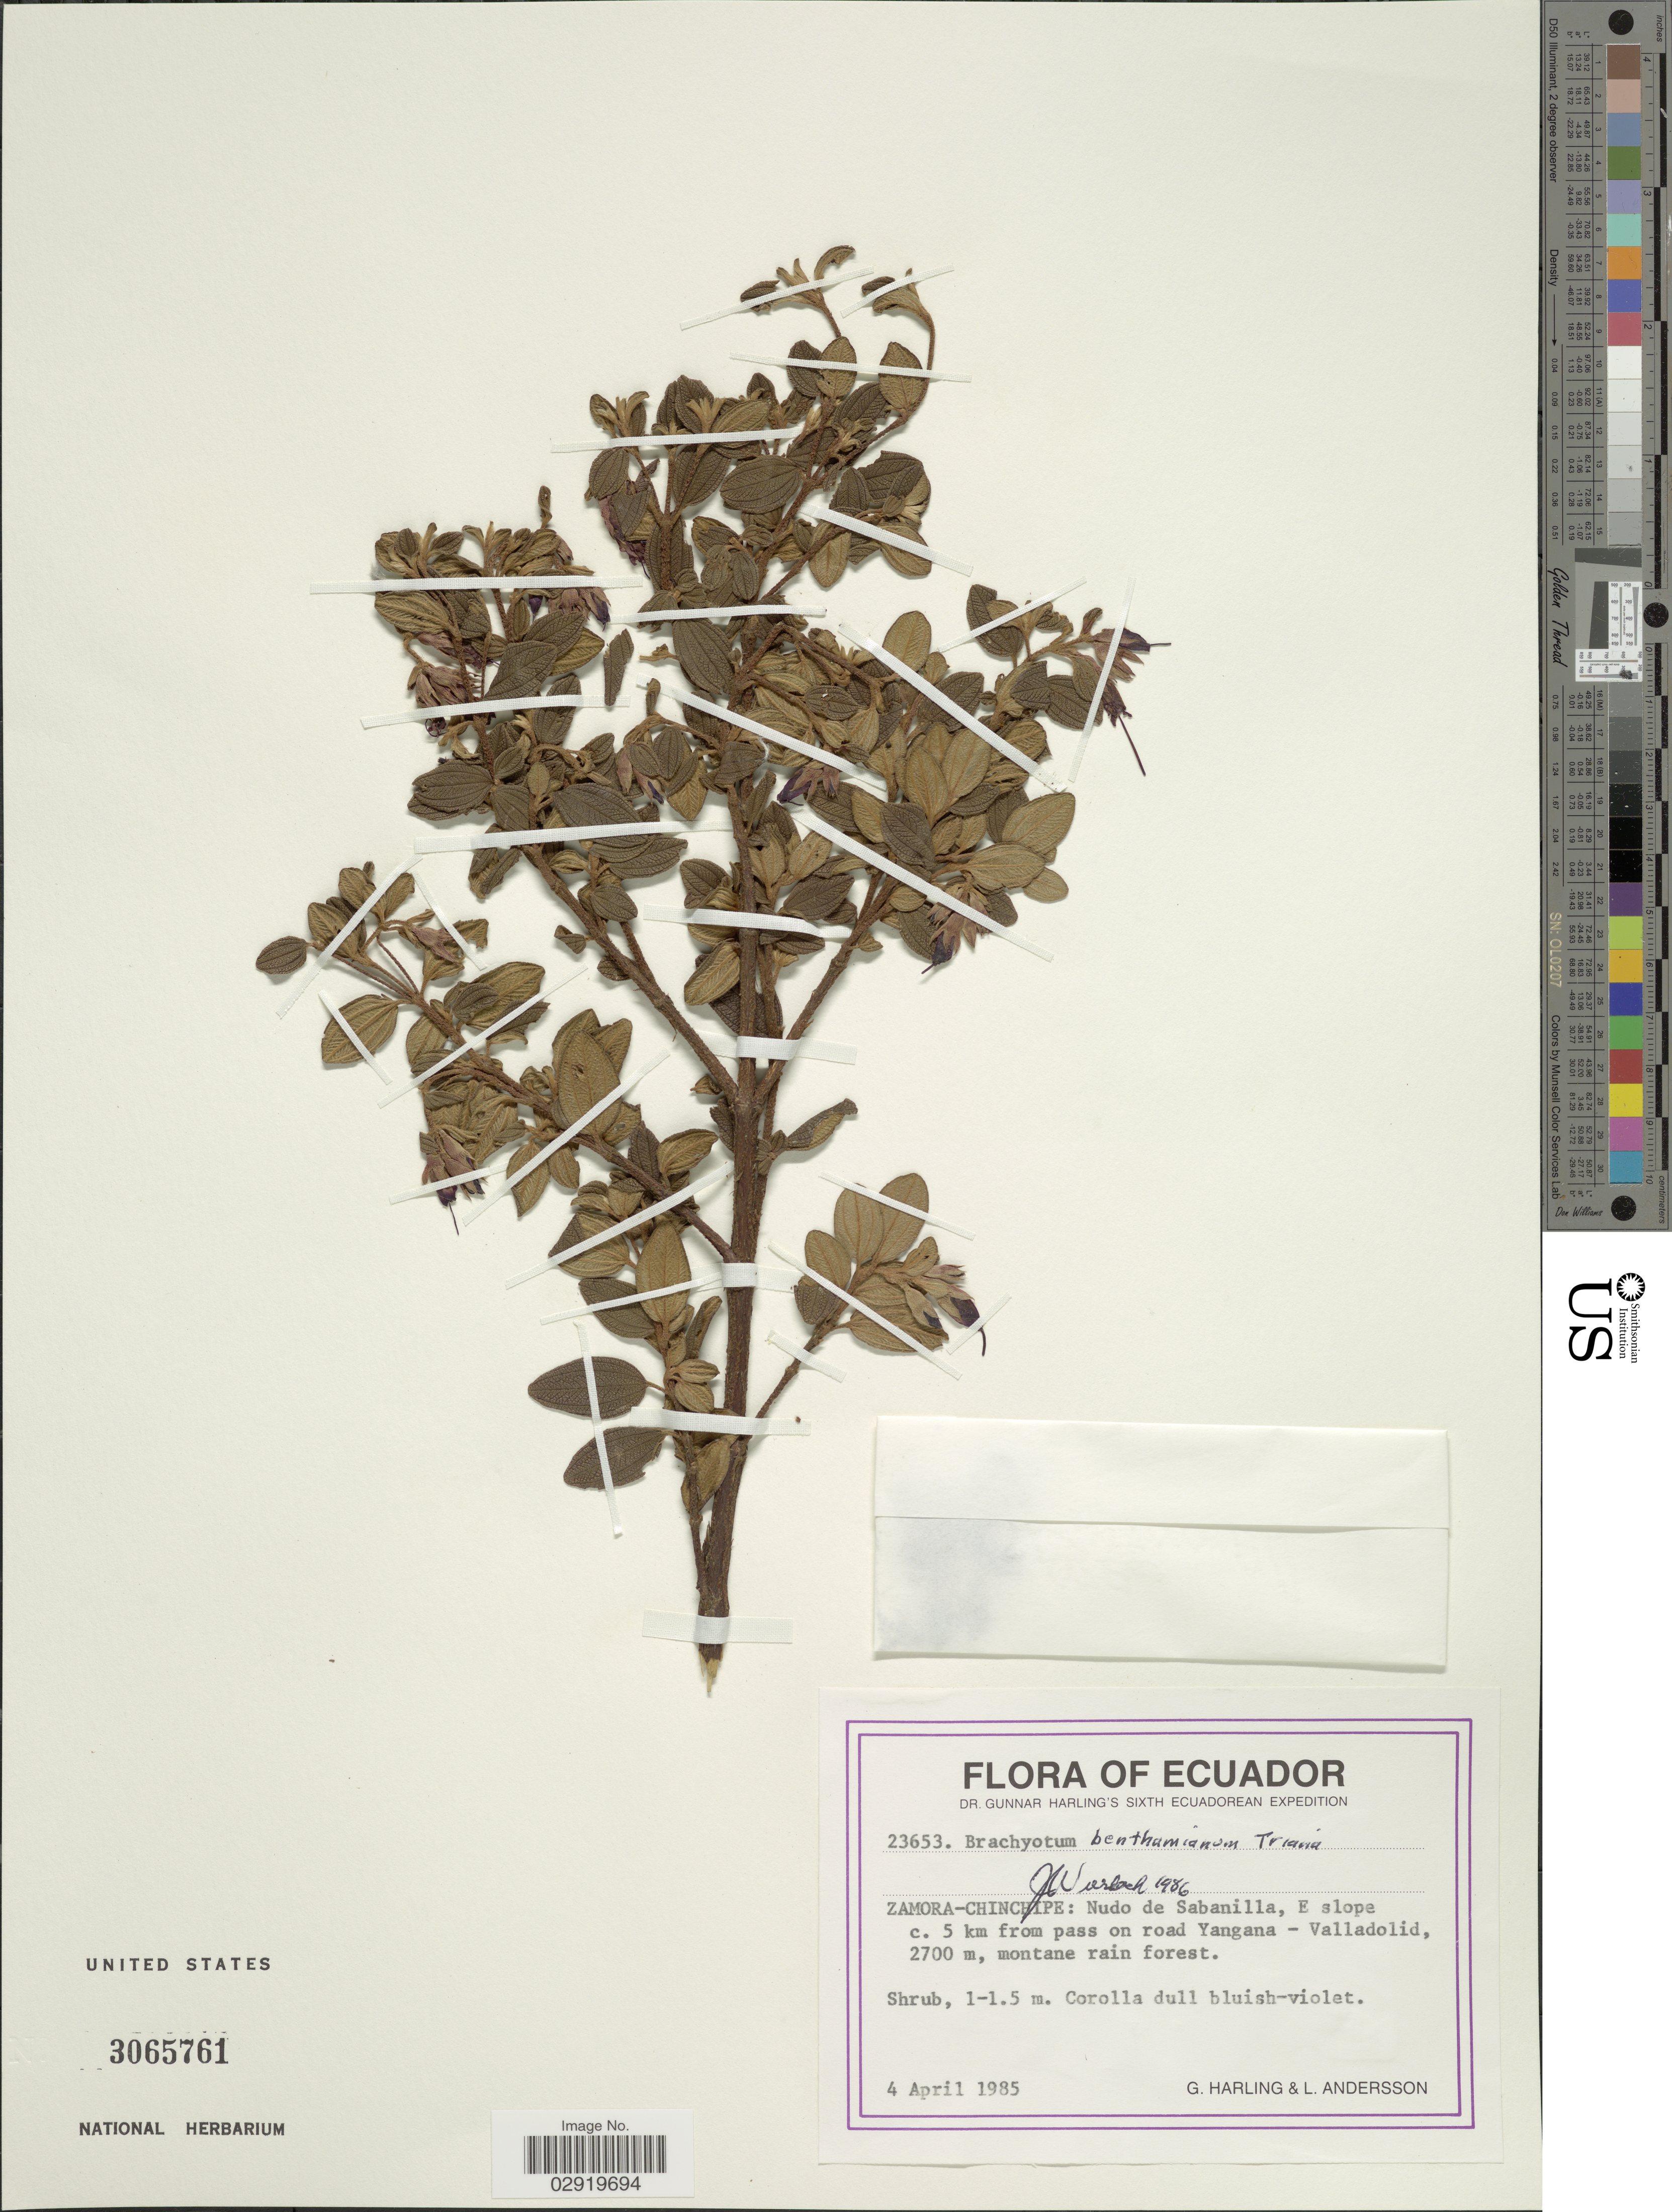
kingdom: Plantae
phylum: Tracheophyta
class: Magnoliopsida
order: Myrtales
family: Melastomataceae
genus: Brachyotum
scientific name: Brachyotum benthamianum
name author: Triana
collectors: G. Harling & L. Andersson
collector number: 23653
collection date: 1985-04-04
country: Ecuador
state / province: Zamora-Chinchipe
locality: Nudo de Sabanilla, E slope c. 5 km from pass on road Yangana - Valladolid.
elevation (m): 2700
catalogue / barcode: US 3065761